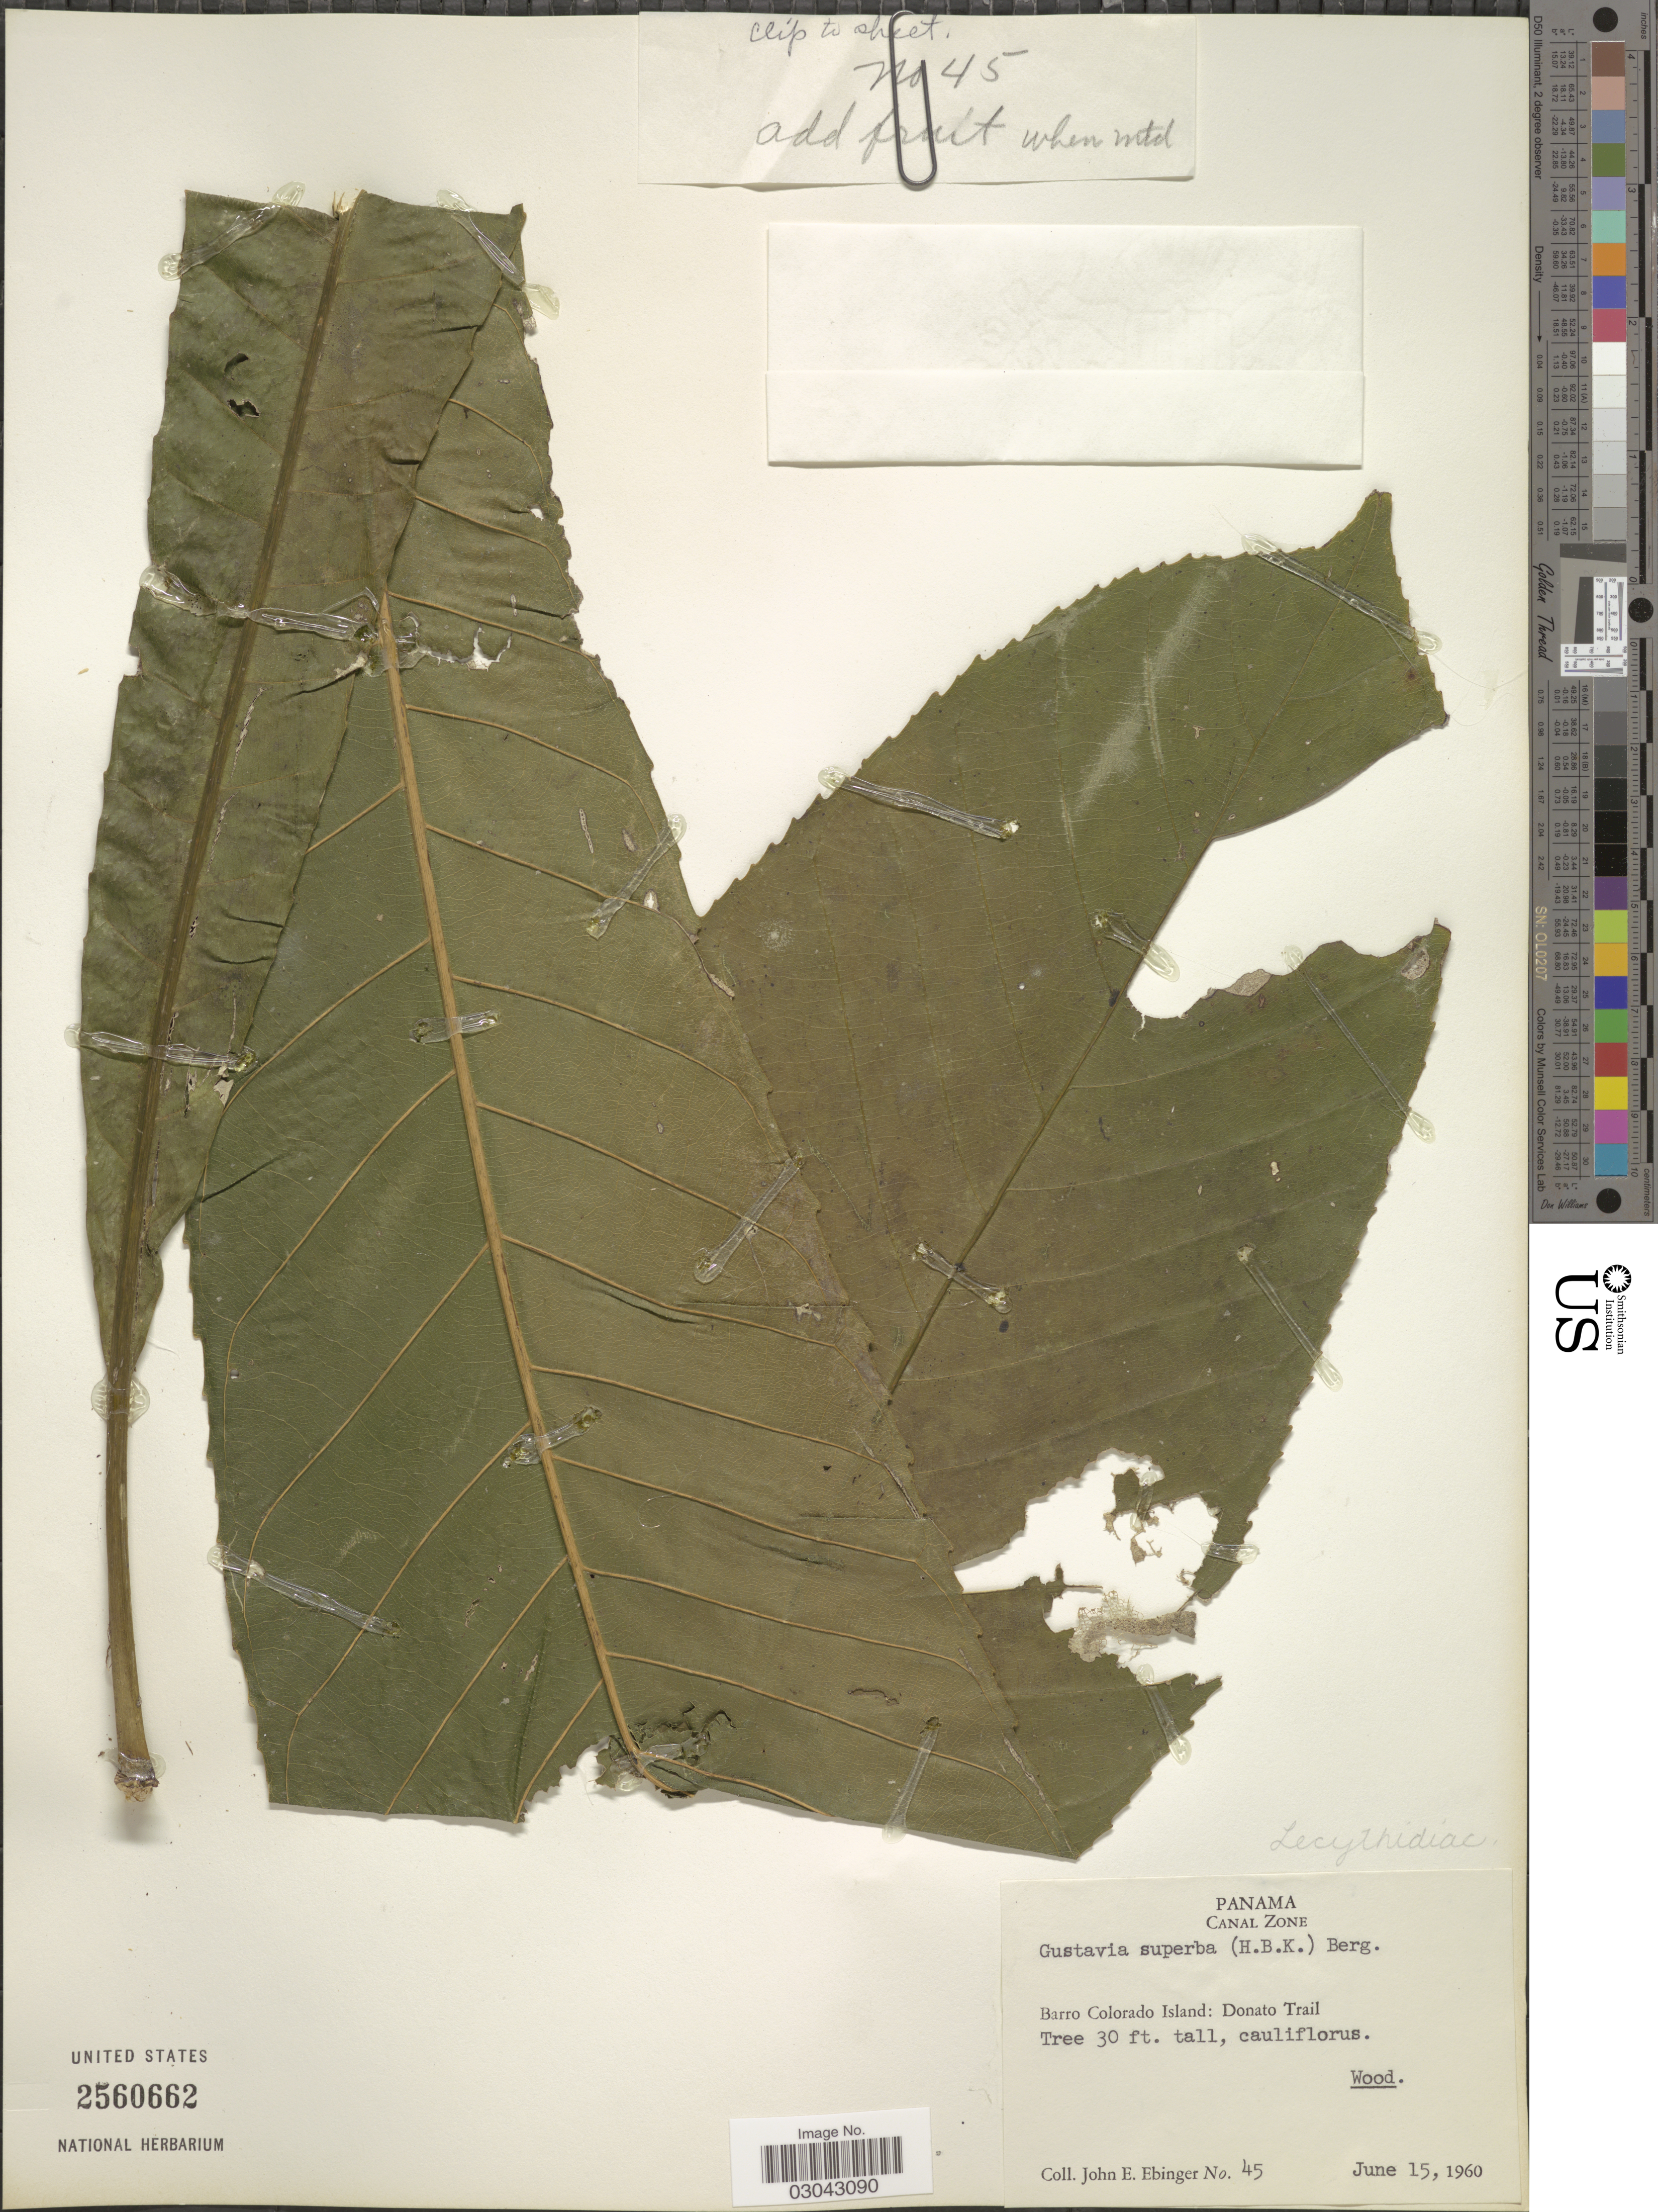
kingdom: Plantae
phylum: Tracheophyta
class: Magnoliopsida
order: Ericales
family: Lecythidaceae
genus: Gustavia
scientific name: Gustavia superba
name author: (Kunth) O. Berg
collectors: J. Ebinger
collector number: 45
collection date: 1960-06-15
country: Panama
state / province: Panamá Oeste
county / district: Canal Zone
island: Barro Colorado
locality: Canal Zone, Barro Colorado Island: Donato Trail.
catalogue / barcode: US 2560662